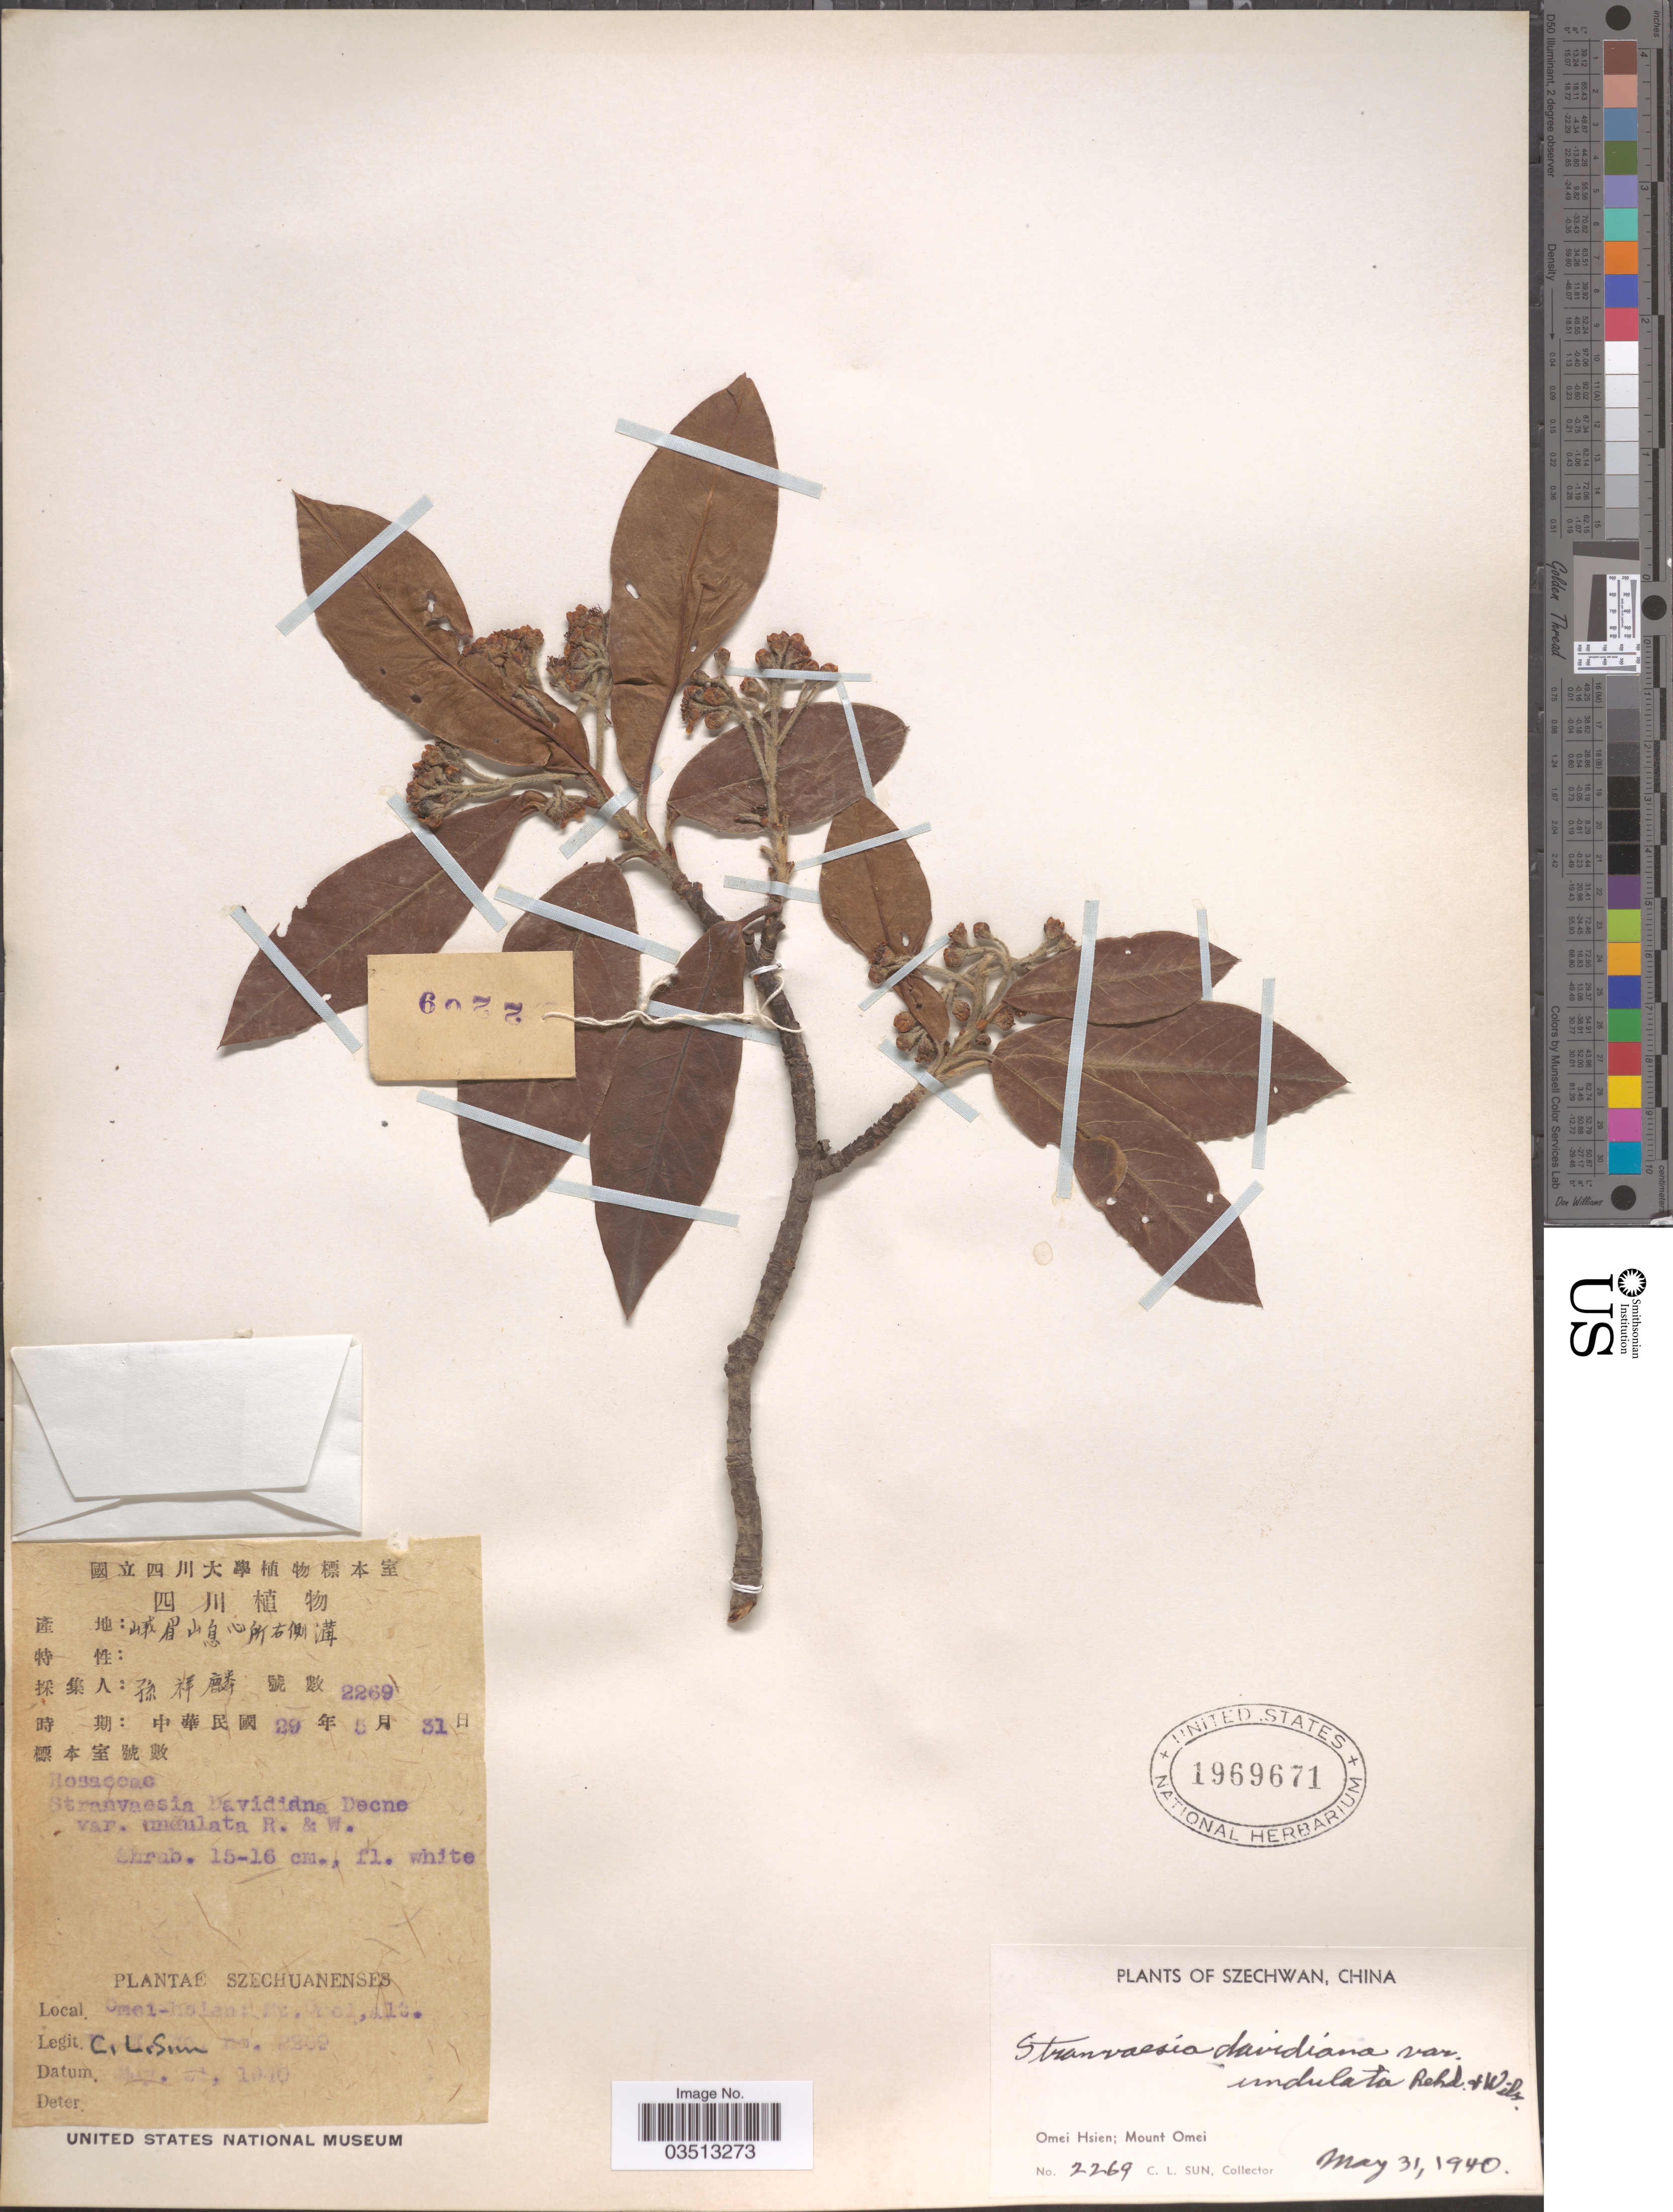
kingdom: Plantae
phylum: Tracheophyta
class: Magnoliopsida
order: Rosales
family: Rosaceae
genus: Stranvaesia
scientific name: Stranvaesia davidiana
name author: Decne.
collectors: C. Sun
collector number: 2269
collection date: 1940-05-31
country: China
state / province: Sichuan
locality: Szechwan. Omei Hsien; Mount Omei.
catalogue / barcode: US 1969671